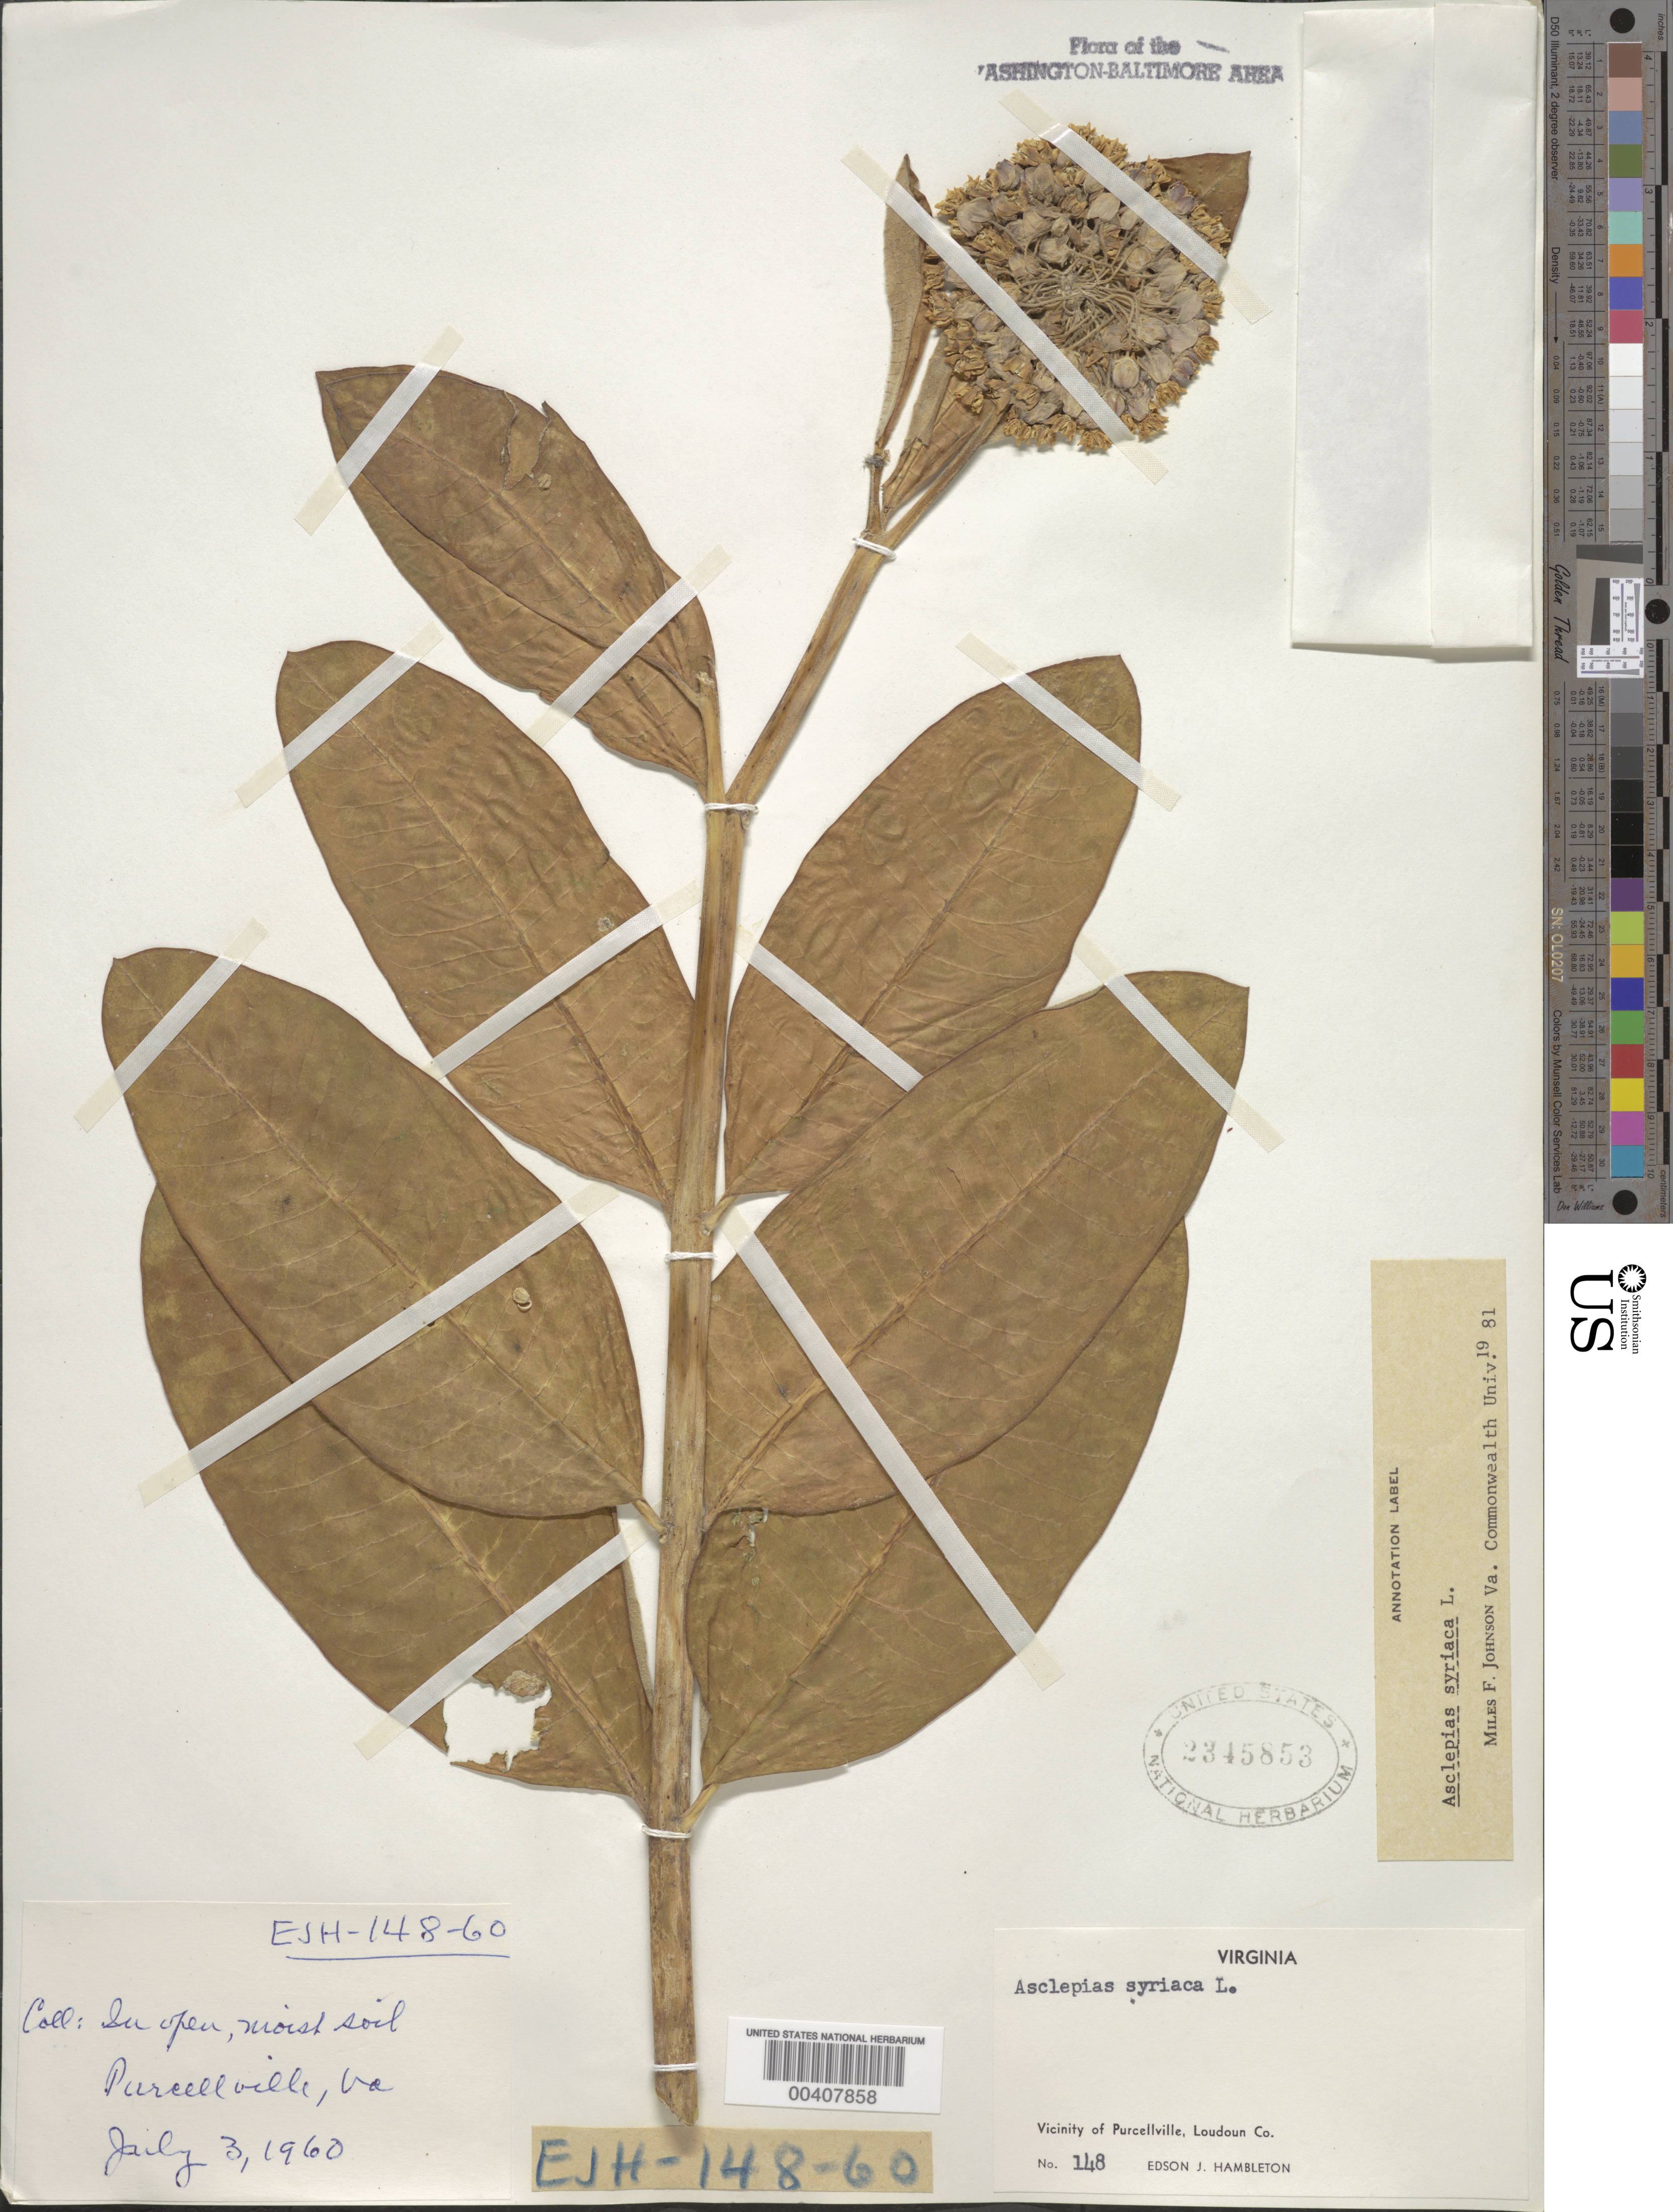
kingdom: Plantae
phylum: Tracheophyta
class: Magnoliopsida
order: Gentianales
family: Apocynaceae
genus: Asclepias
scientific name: Asclepias syriaca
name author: L.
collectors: E. Hambleton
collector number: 148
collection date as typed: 03 Jul 1960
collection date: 1960-07-03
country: United States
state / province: Virginia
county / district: Loudoun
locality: Purcellville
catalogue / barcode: US 2345853